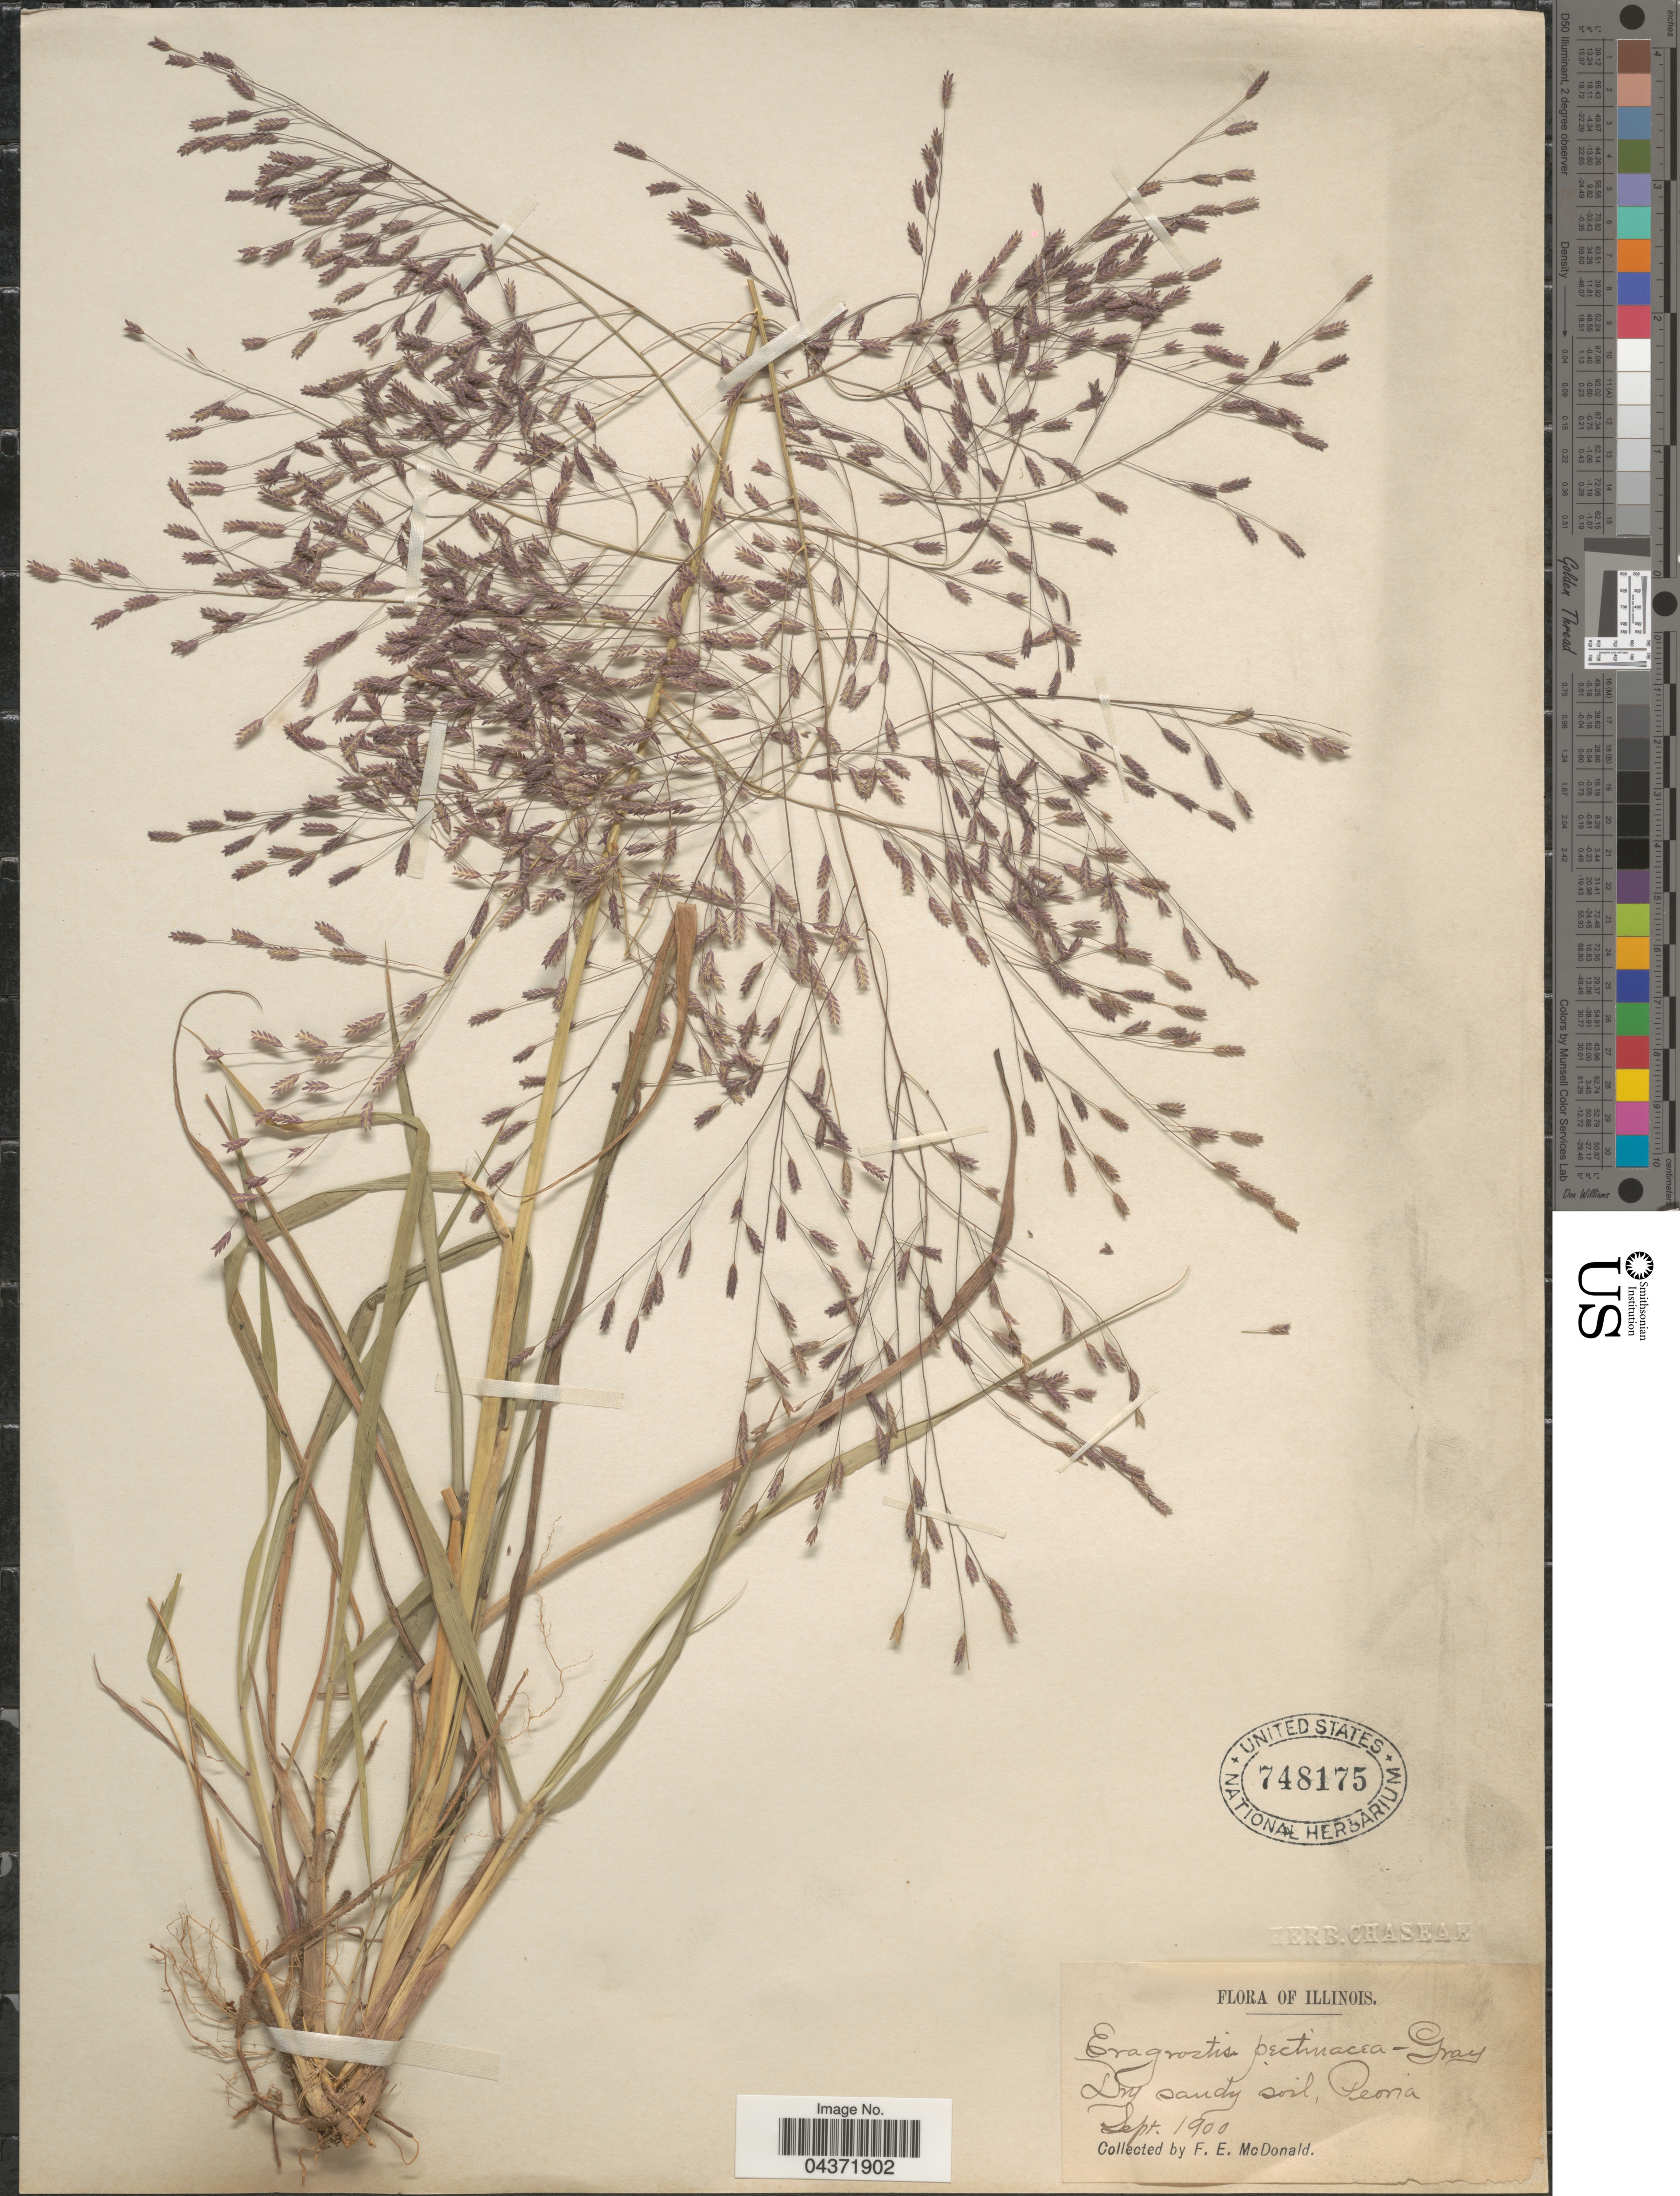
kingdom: Plantae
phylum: Tracheophyta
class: Liliopsida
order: Poales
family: Poaceae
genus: Eragrostis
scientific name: Eragrostis spectabilis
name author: (Pursh) Steud.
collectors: F. E. McDonald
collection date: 1900-09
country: United States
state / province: Illinois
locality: Peoria.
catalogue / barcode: US 748175